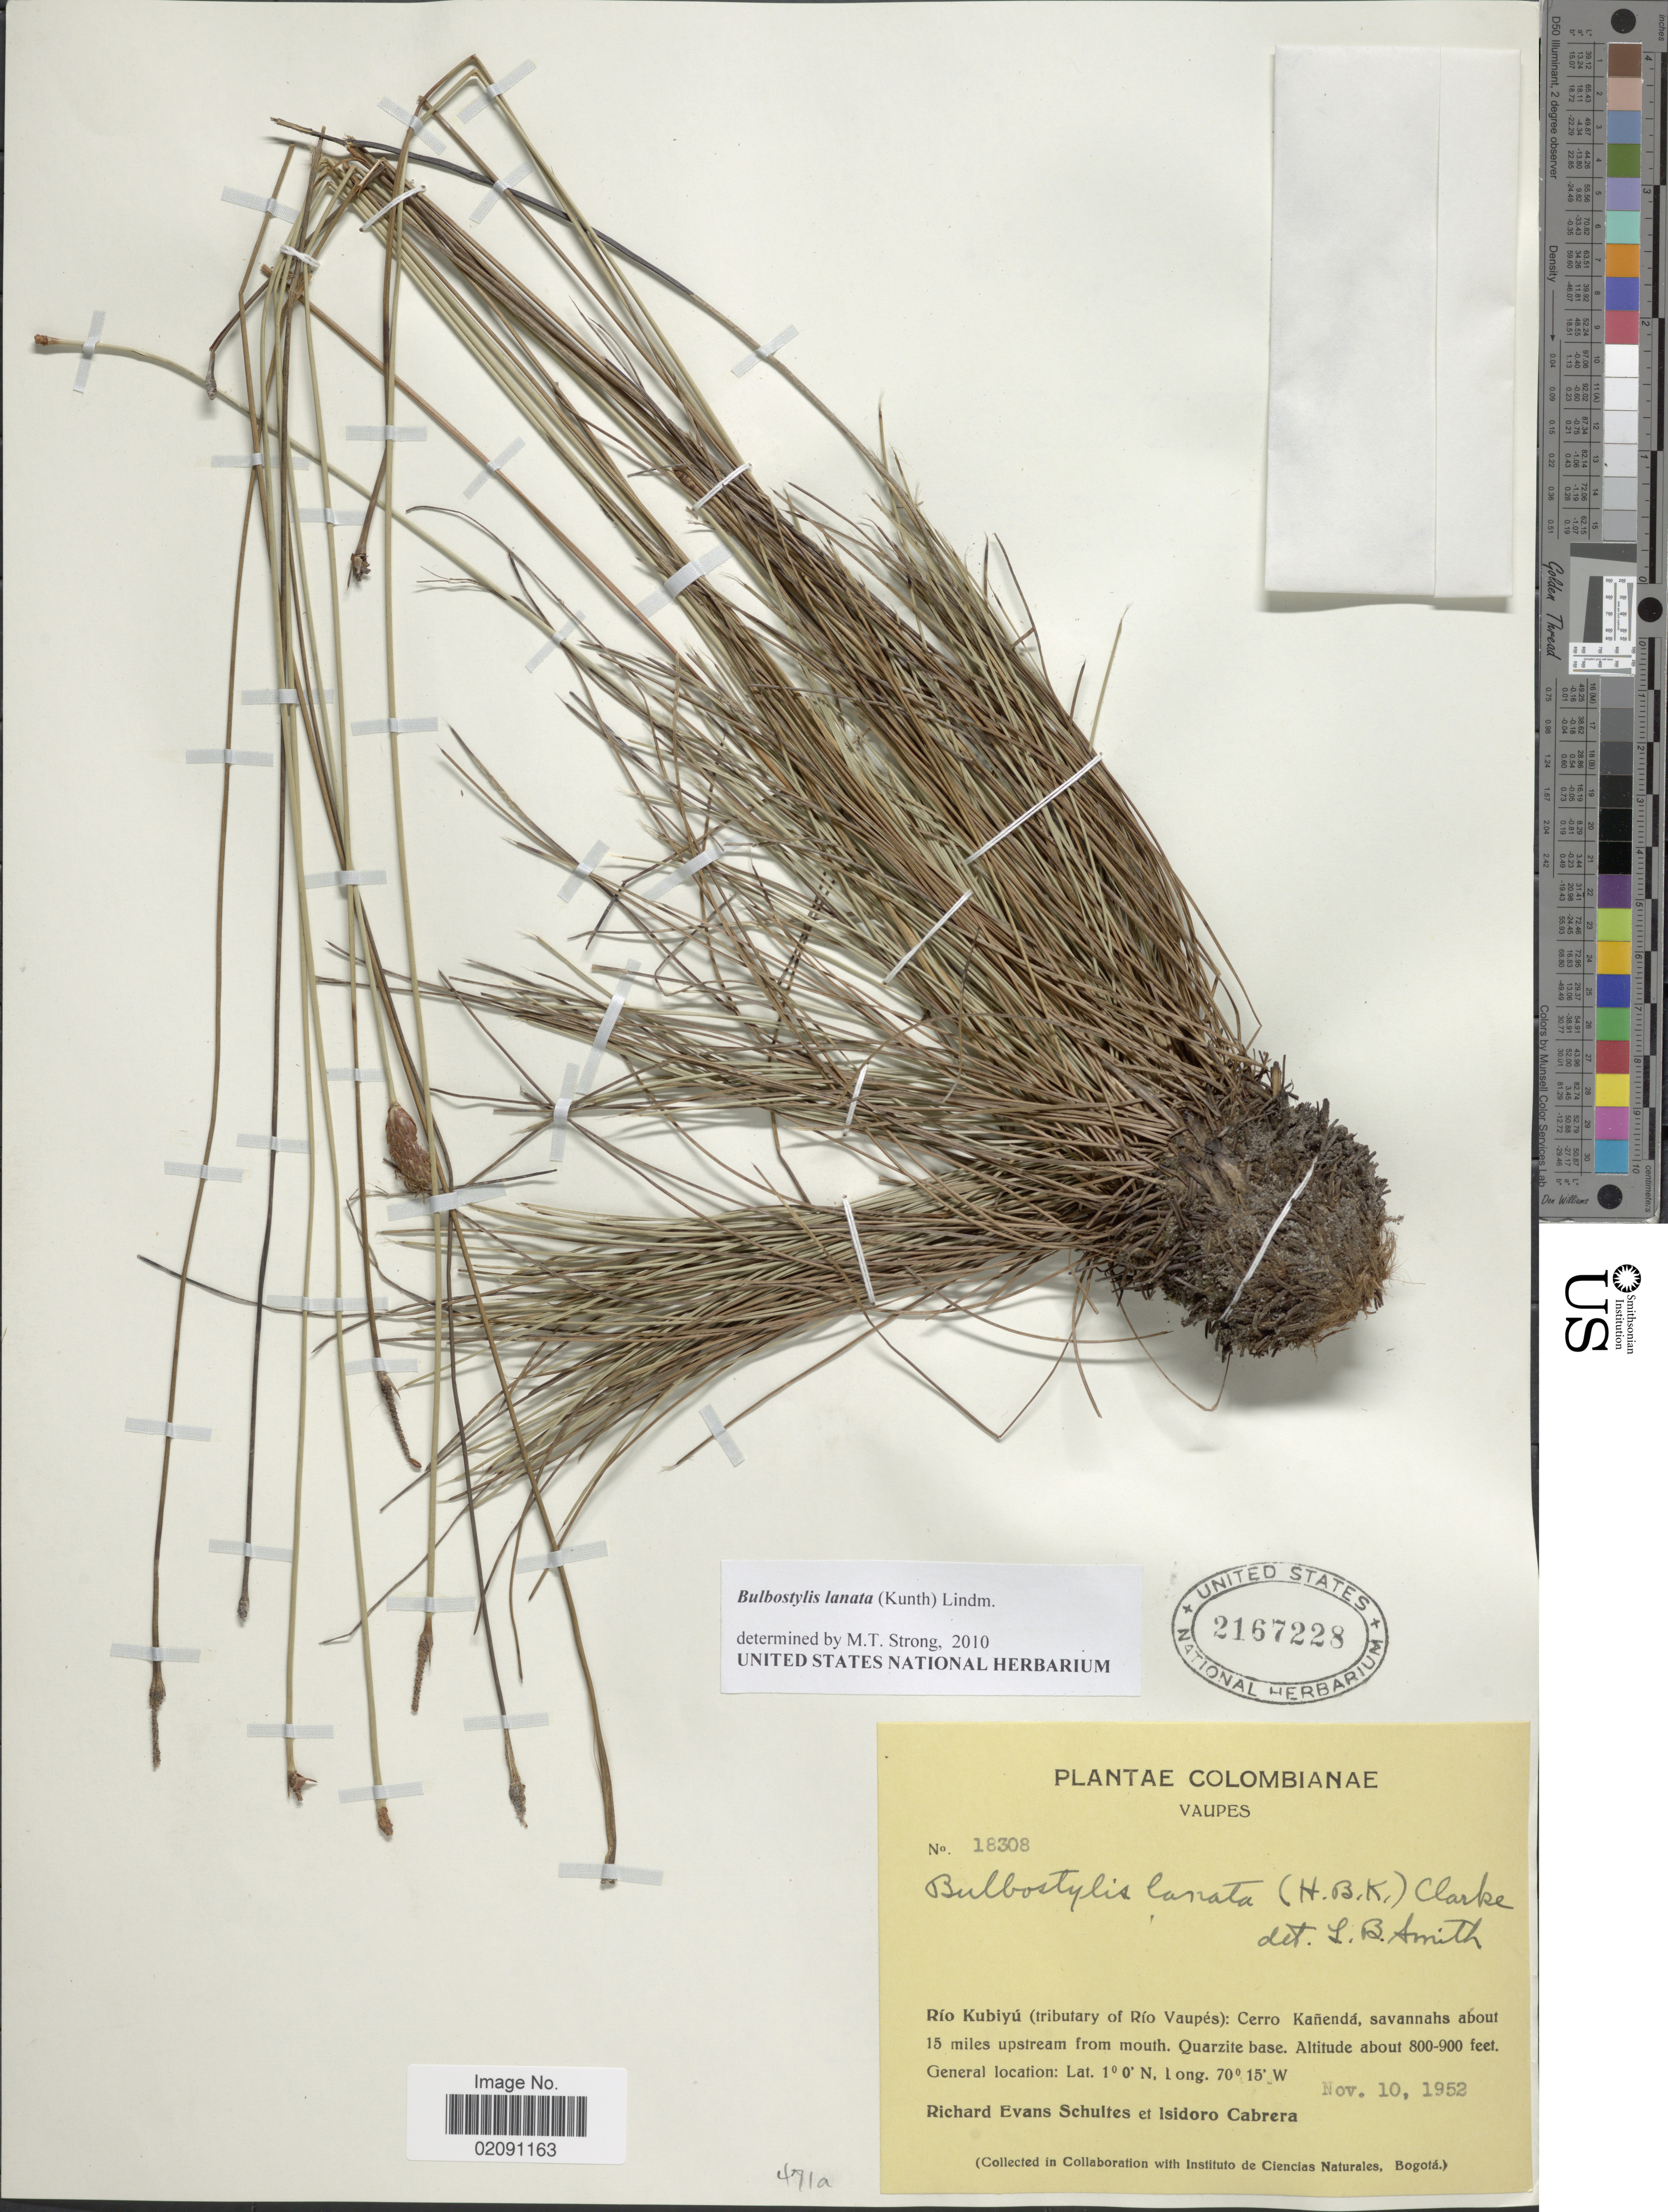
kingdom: Plantae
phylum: Tracheophyta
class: Liliopsida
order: Poales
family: Cyperaceae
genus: Bulbostylis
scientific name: Bulbostylis lanata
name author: (Kunth) Lindm.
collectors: R. E. Schultes & I. Cabrera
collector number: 18308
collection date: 1952-11-10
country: Colombia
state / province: Vaupés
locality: Rio Kubiyu (tributary of Rio Vaupes): Cerro Kanenda, savannahs about 15 miles upstream from mouth , Quarzite base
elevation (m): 244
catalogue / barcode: US 2167228